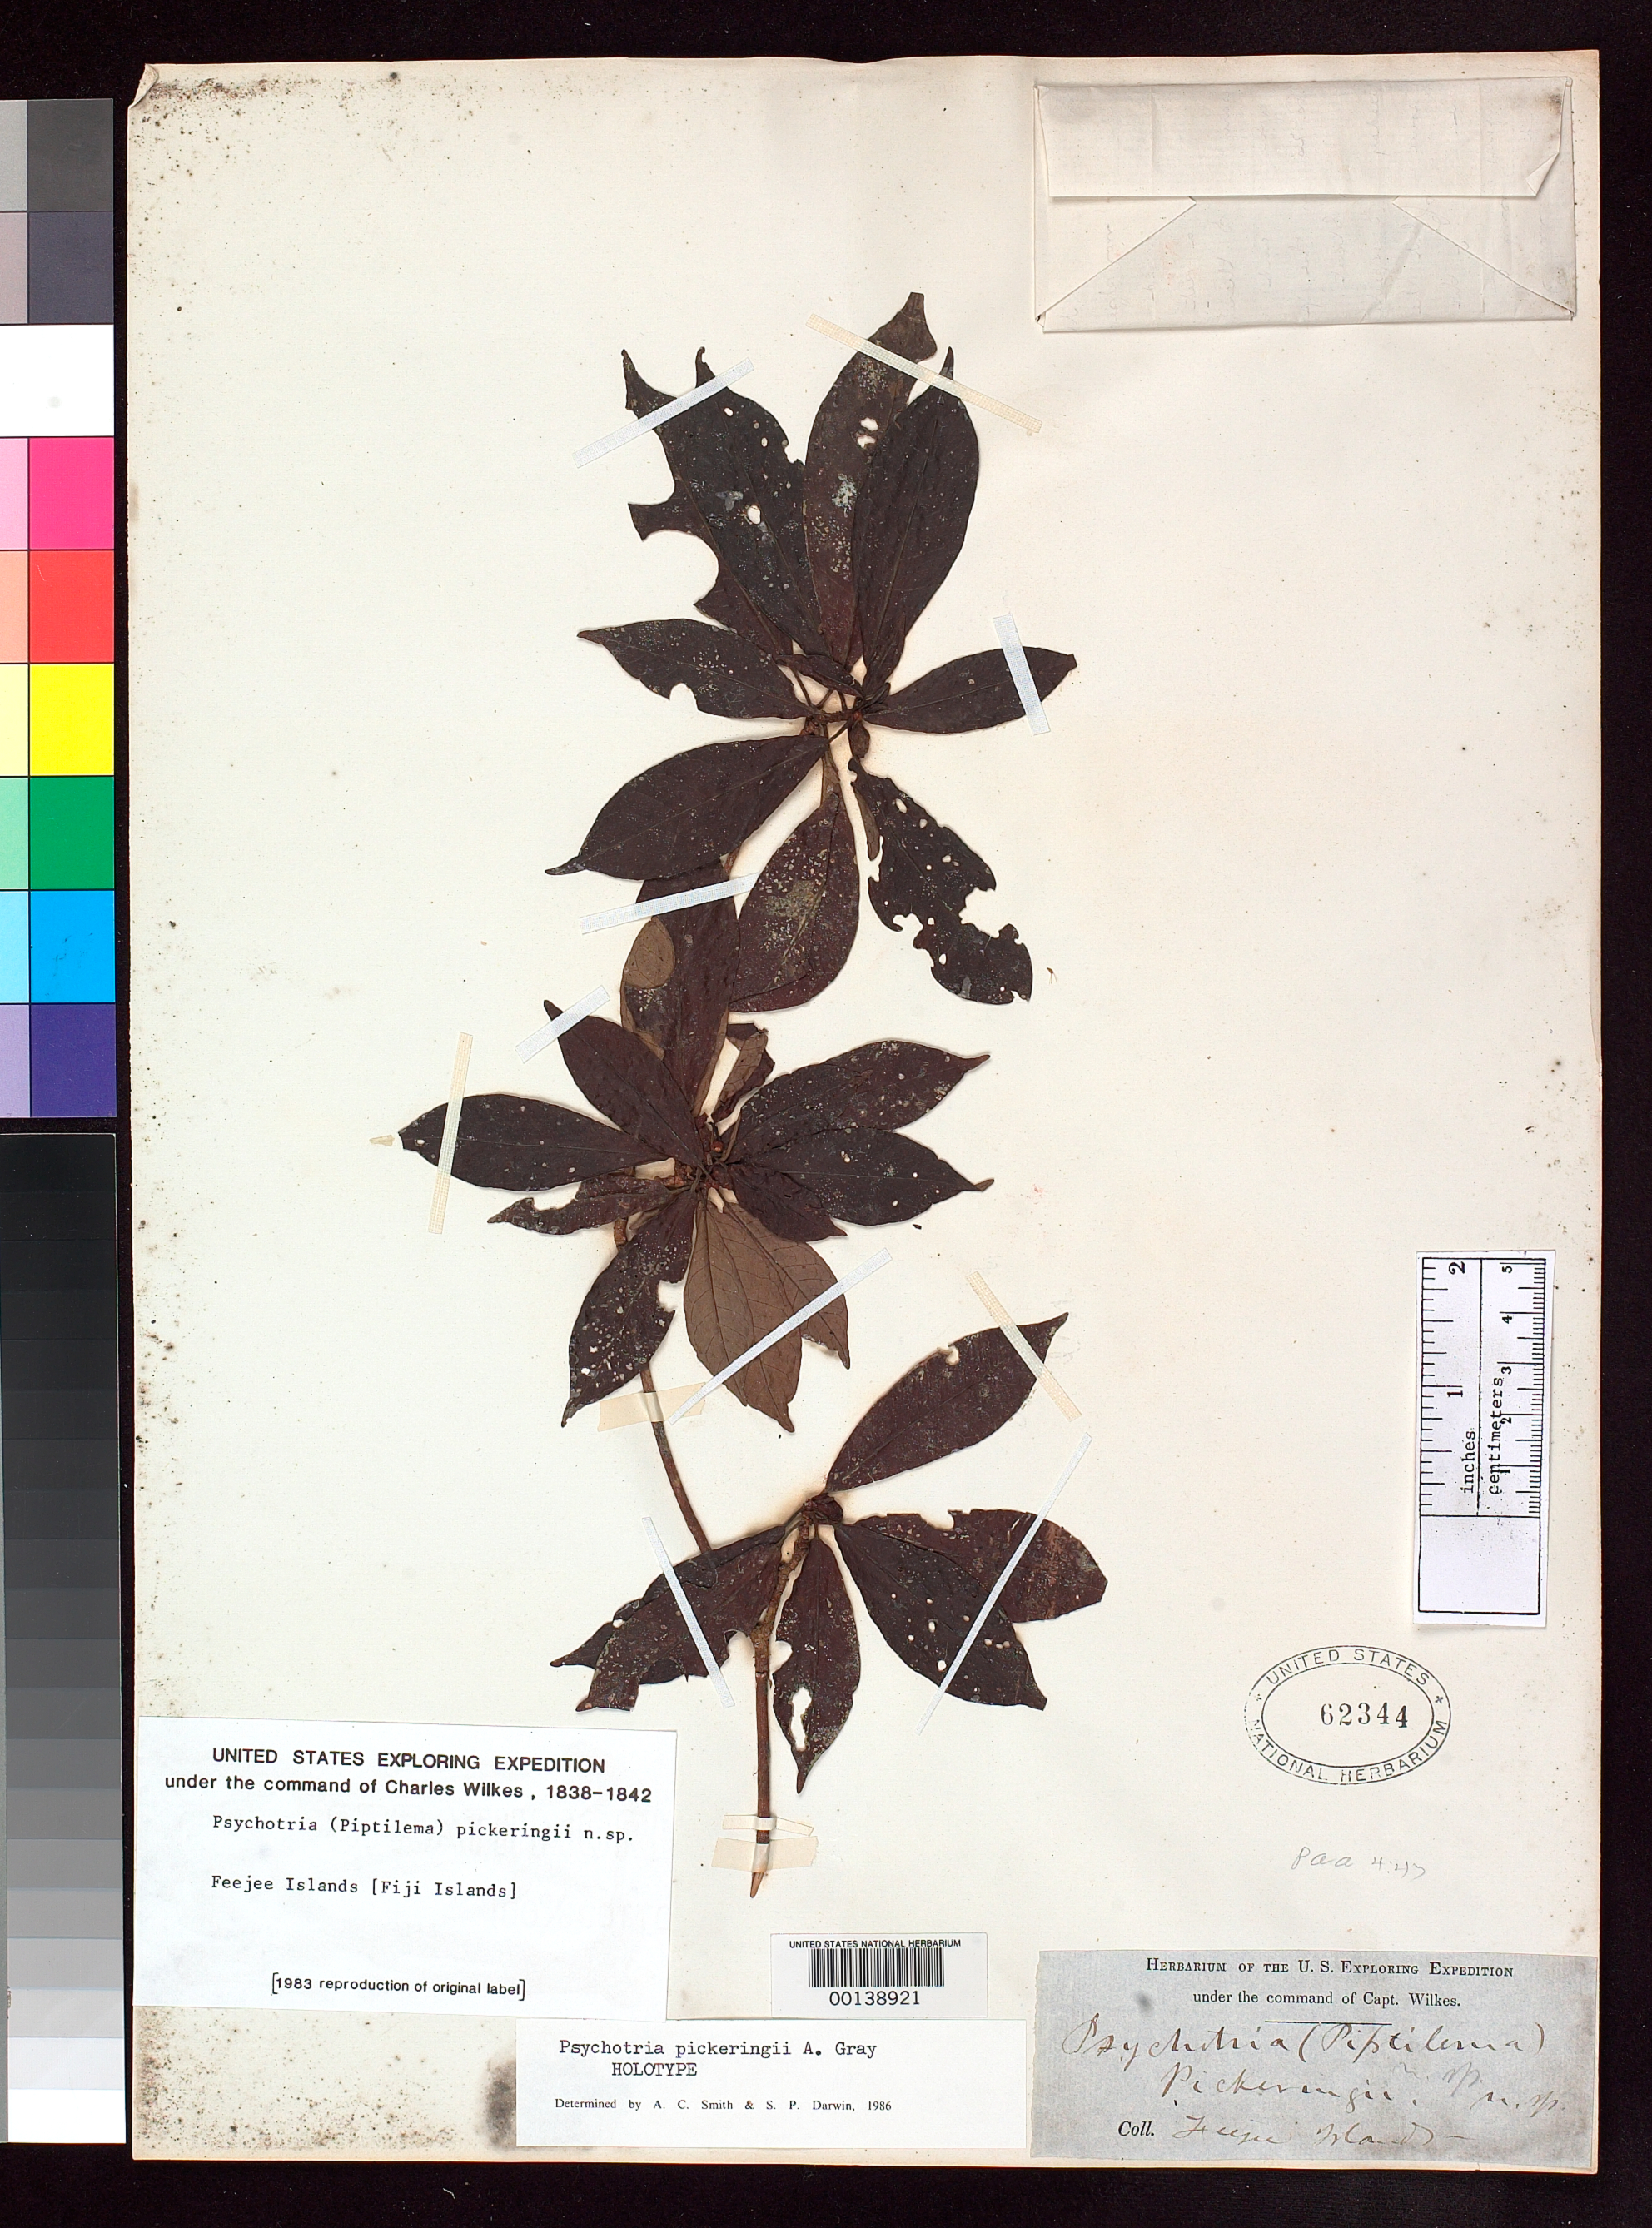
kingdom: Plantae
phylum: Tracheophyta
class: Magnoliopsida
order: Gentianales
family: Rubiaceae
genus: Psychotria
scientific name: Psychotria pickeringii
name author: A. Gray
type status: Holotype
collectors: Wilkes Explor. Exped.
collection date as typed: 1838 to -- --- 1842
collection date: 1838/1842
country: Fiji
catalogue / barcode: US 62344